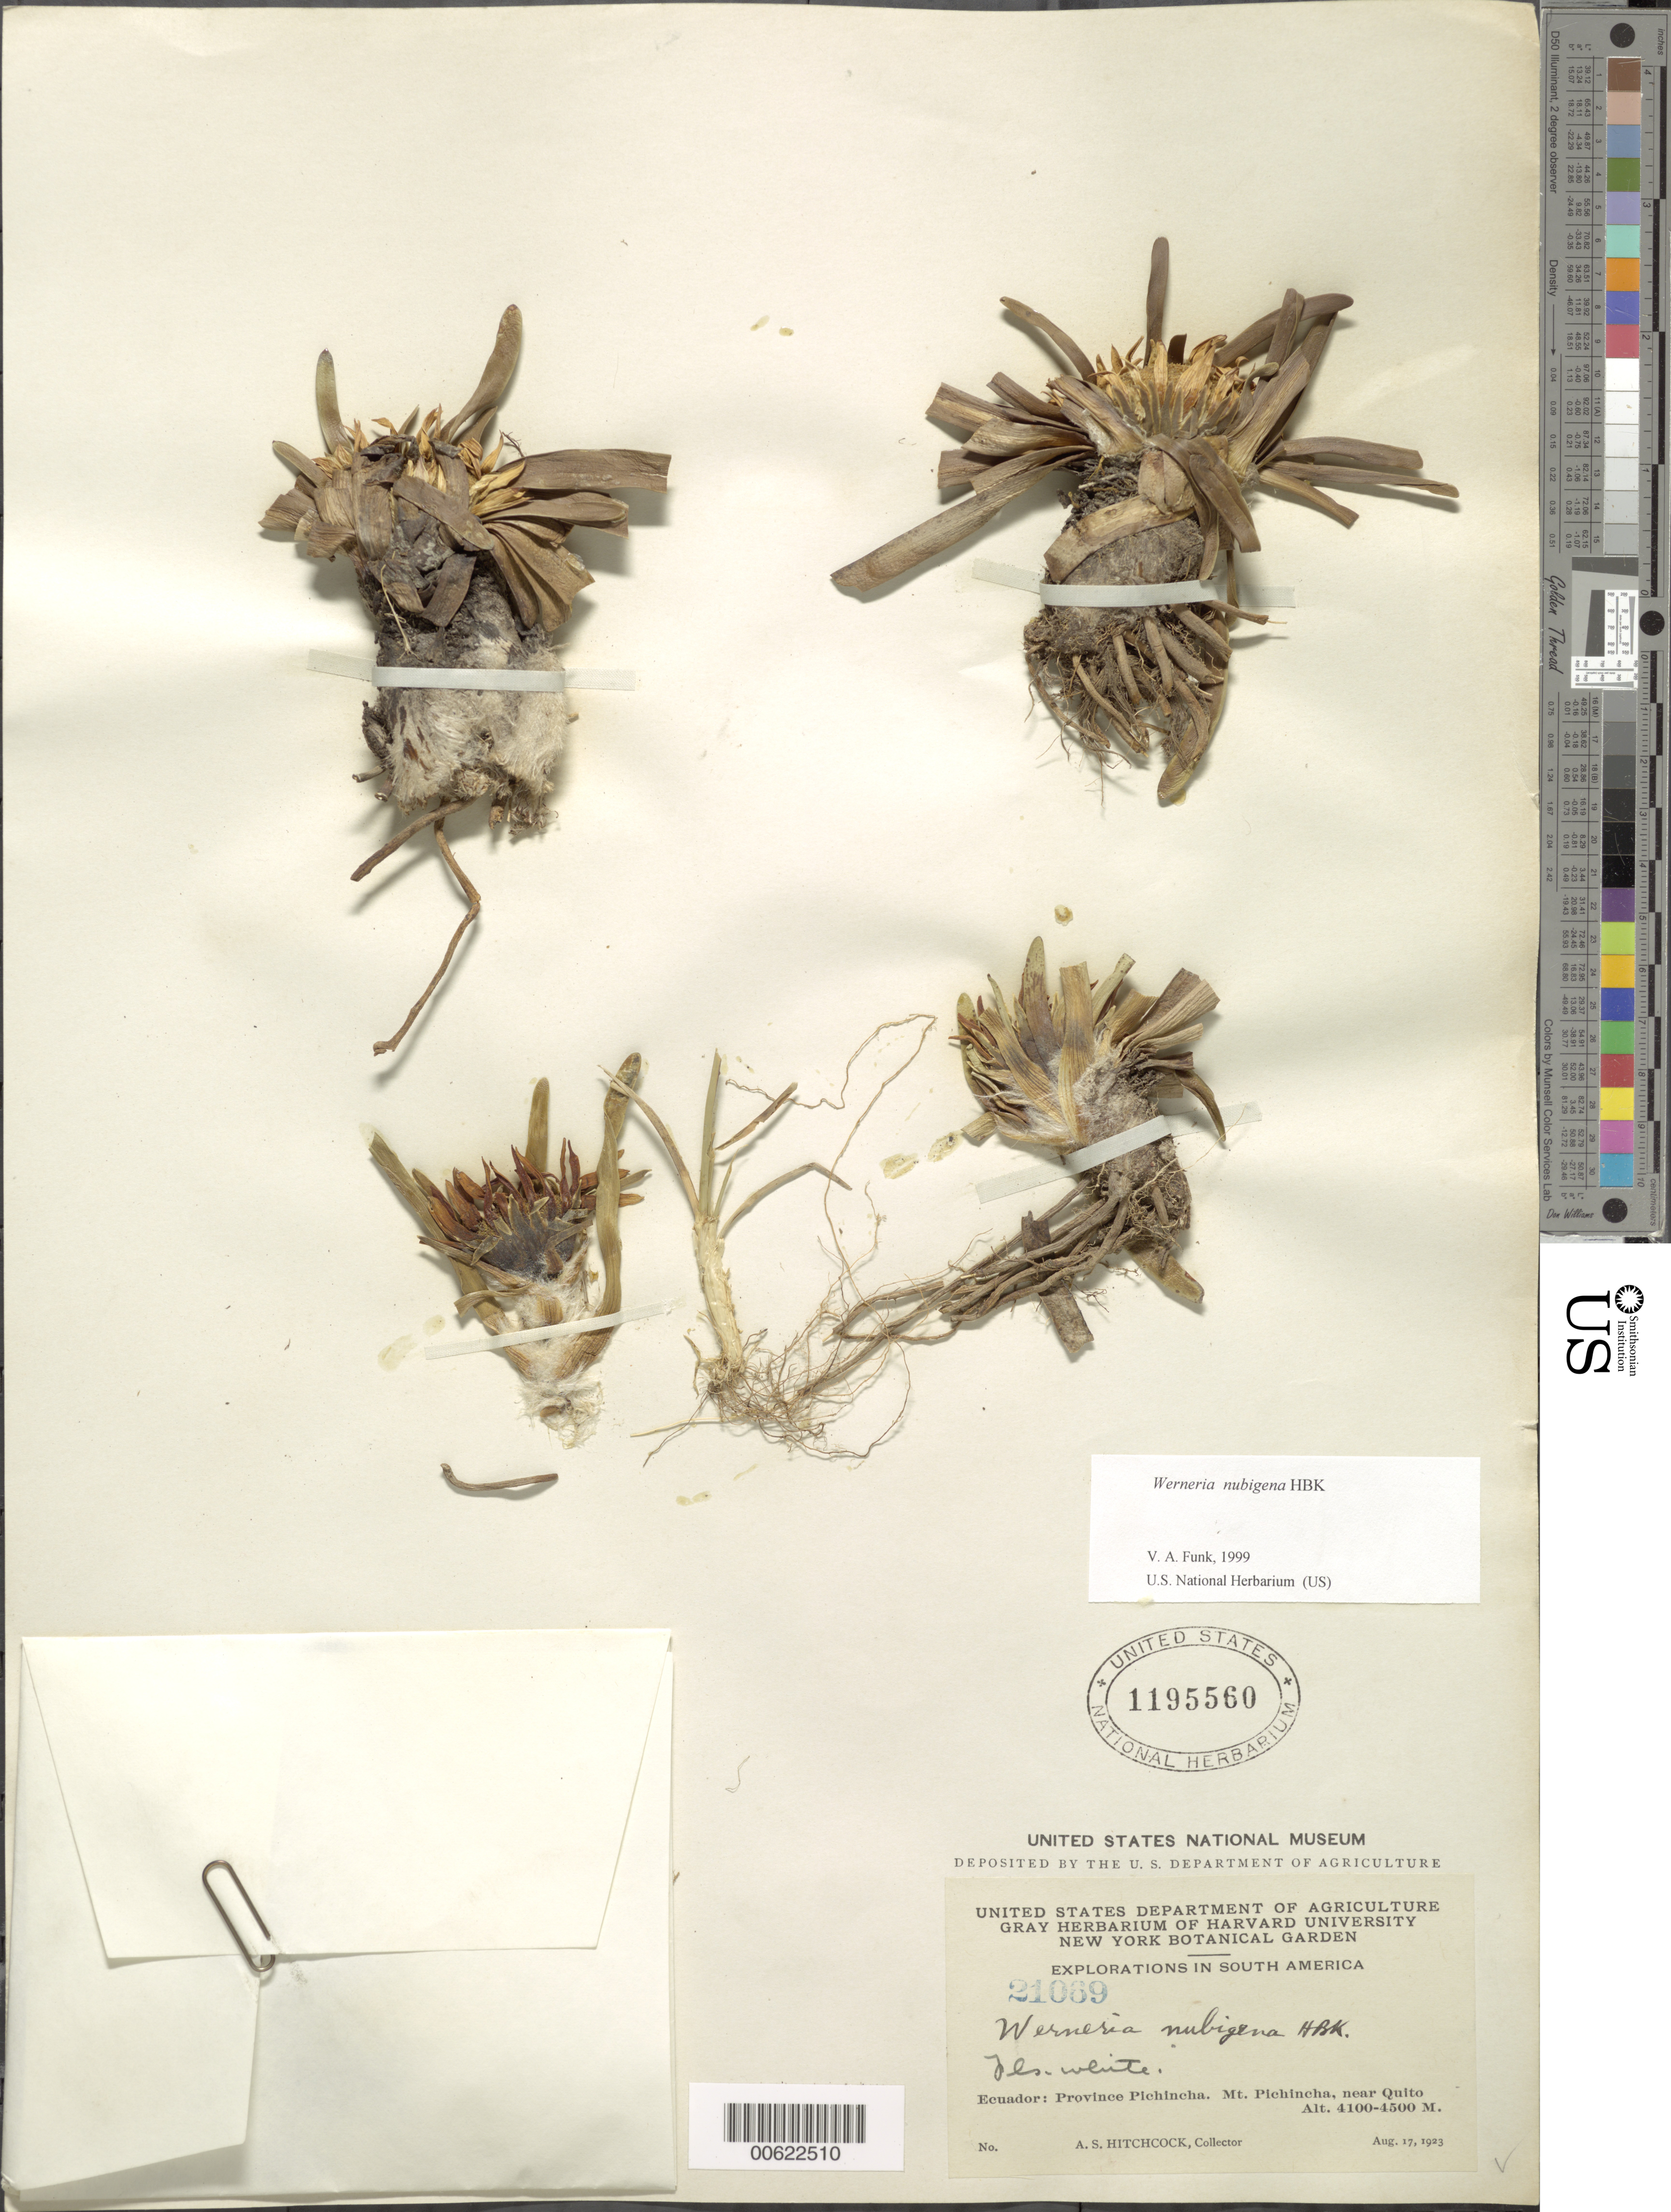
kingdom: Plantae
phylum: Tracheophyta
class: Magnoliopsida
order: Asterales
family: Asteraceae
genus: Werneria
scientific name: Werneria nubigena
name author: Kunth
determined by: Funk, Vicki A., (BOT), Smithsonian Institution - National Museum of Natural History (UNITED STATES)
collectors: A. S. Hitchcock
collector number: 21069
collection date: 1923-08-17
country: Ecuador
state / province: Pichincha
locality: Mt. Pichincha, near Quito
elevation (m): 4100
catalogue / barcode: US 1195560